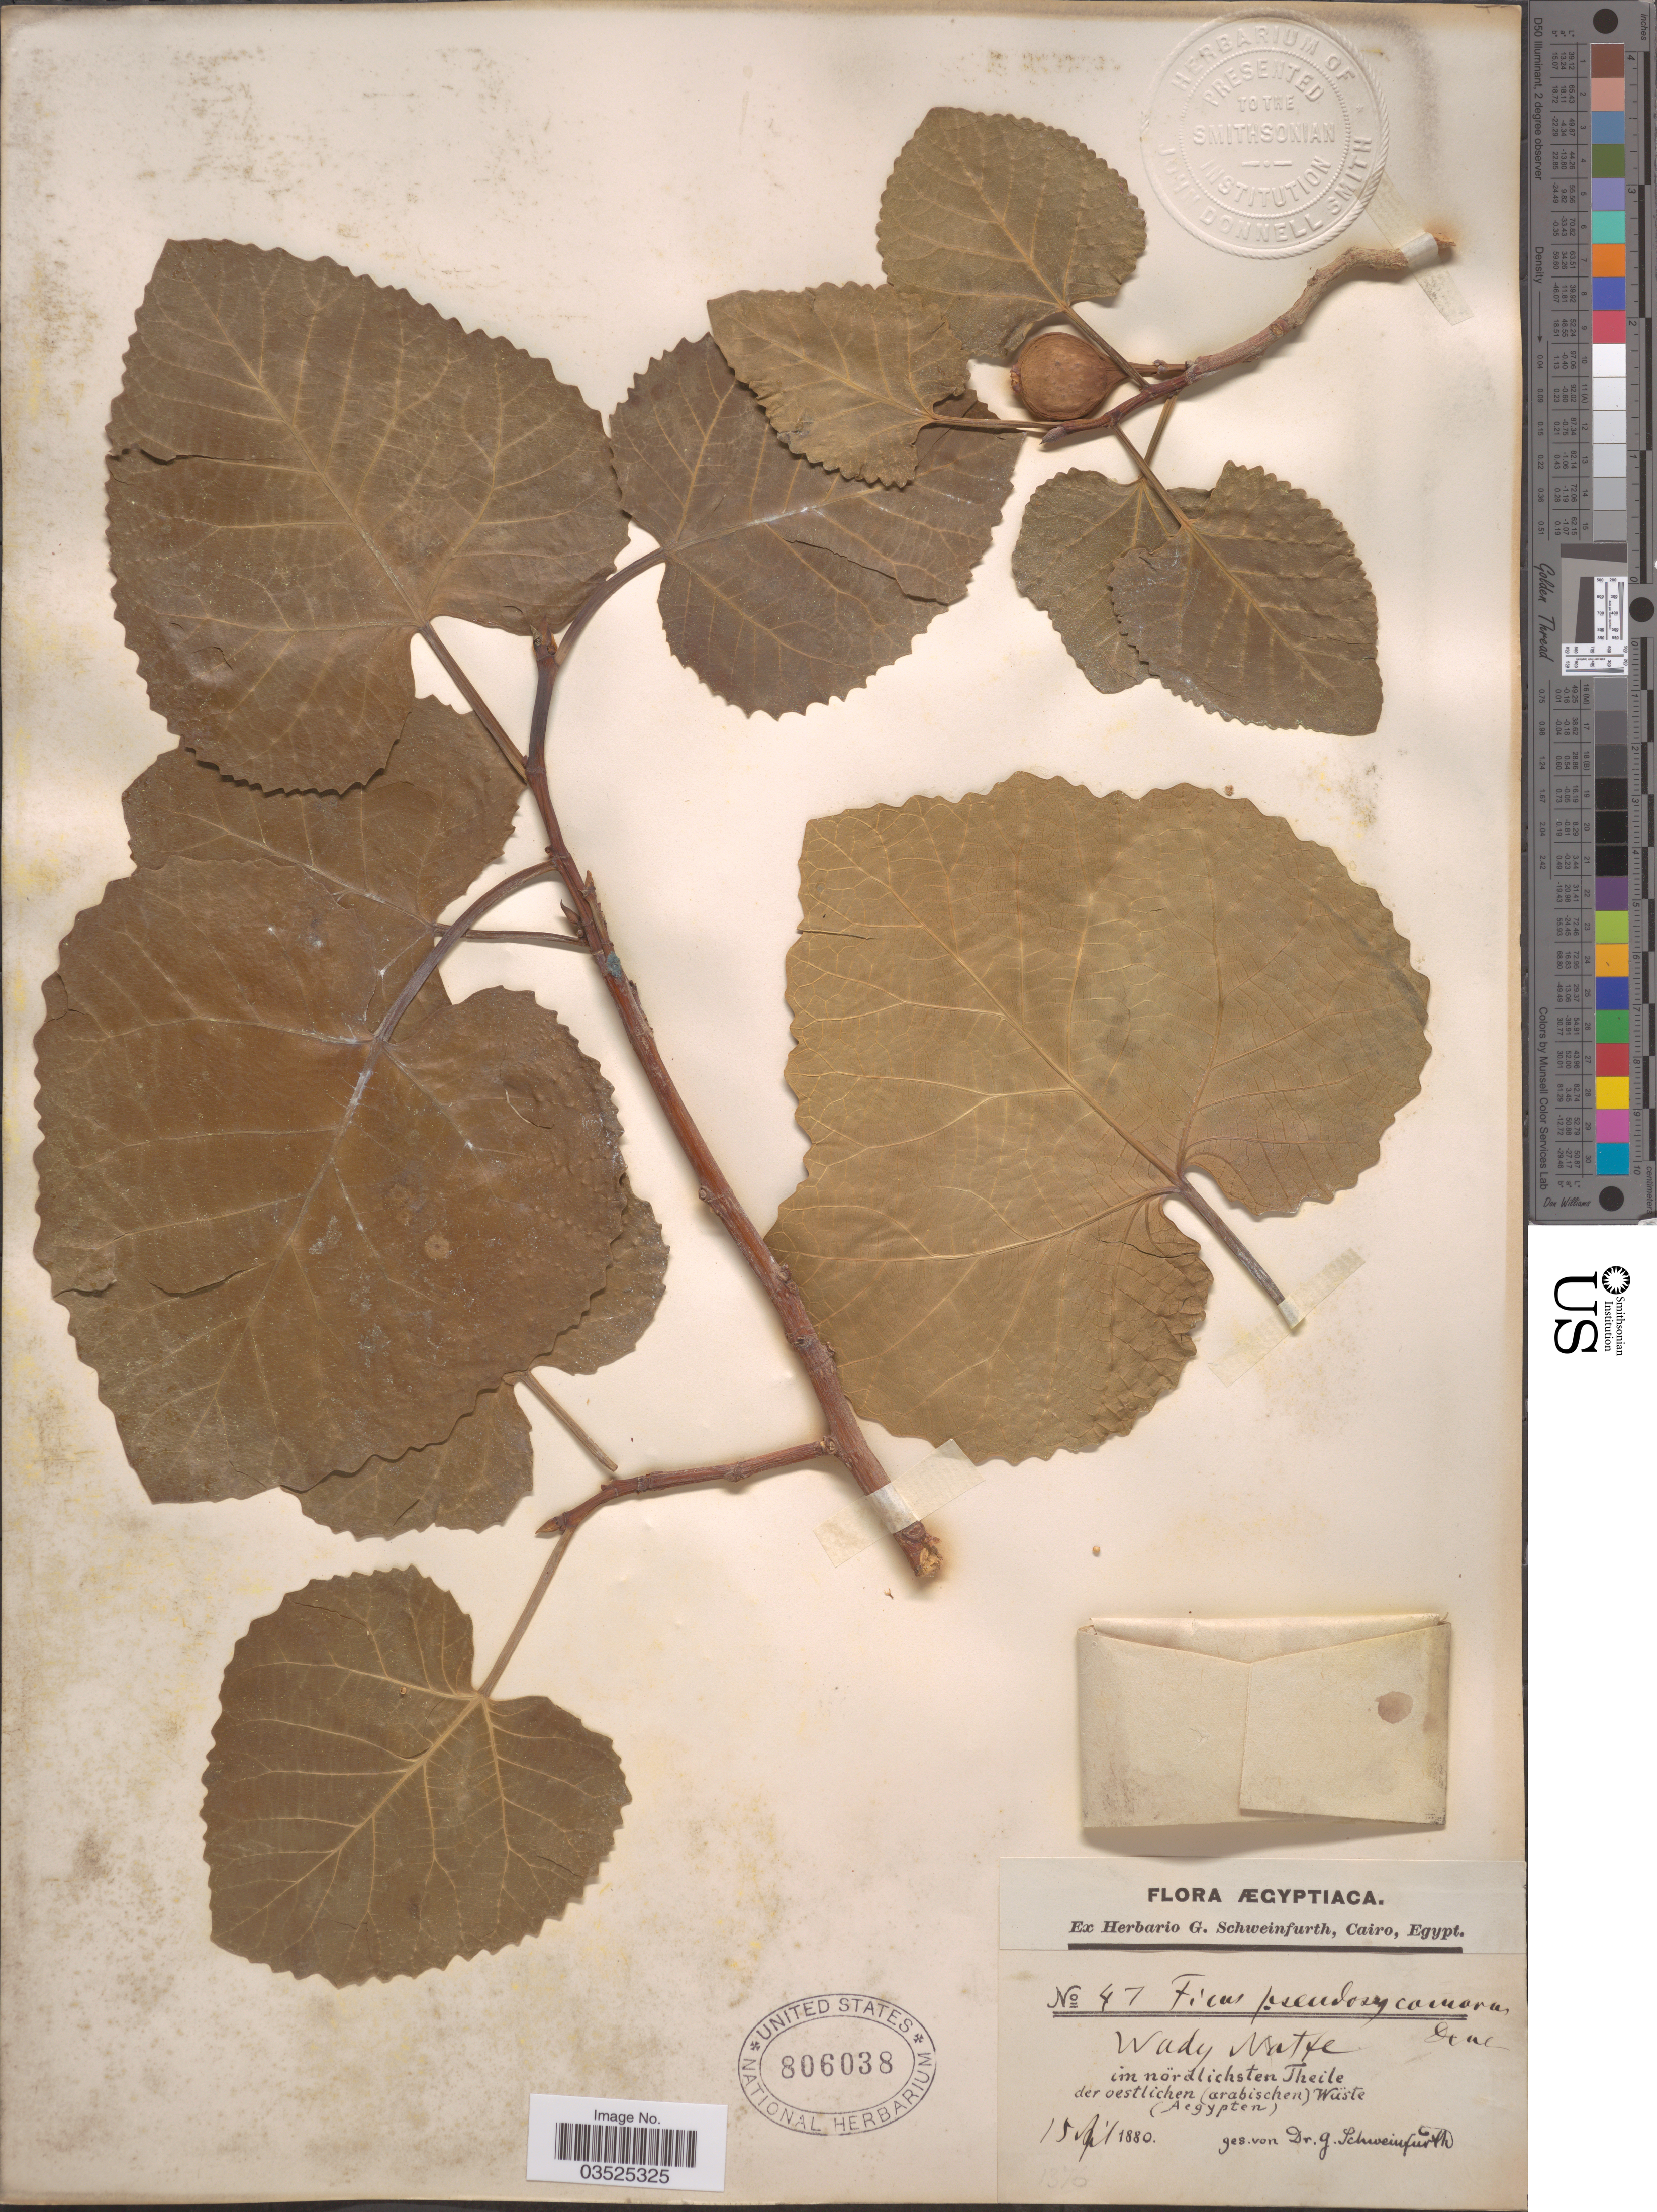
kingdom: Plantae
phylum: Tracheophyta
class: Magnoliopsida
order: Rosales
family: Moraceae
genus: Ficus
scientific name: Ficus pseudosycomorus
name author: Decne.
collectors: G. A. Schweinfurth (herbarium)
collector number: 47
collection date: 1880-04-15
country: Egypt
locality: Wady Natte* im nördlichsten Theile der oestlichen (arabischen) Wüste.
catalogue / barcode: US 806038